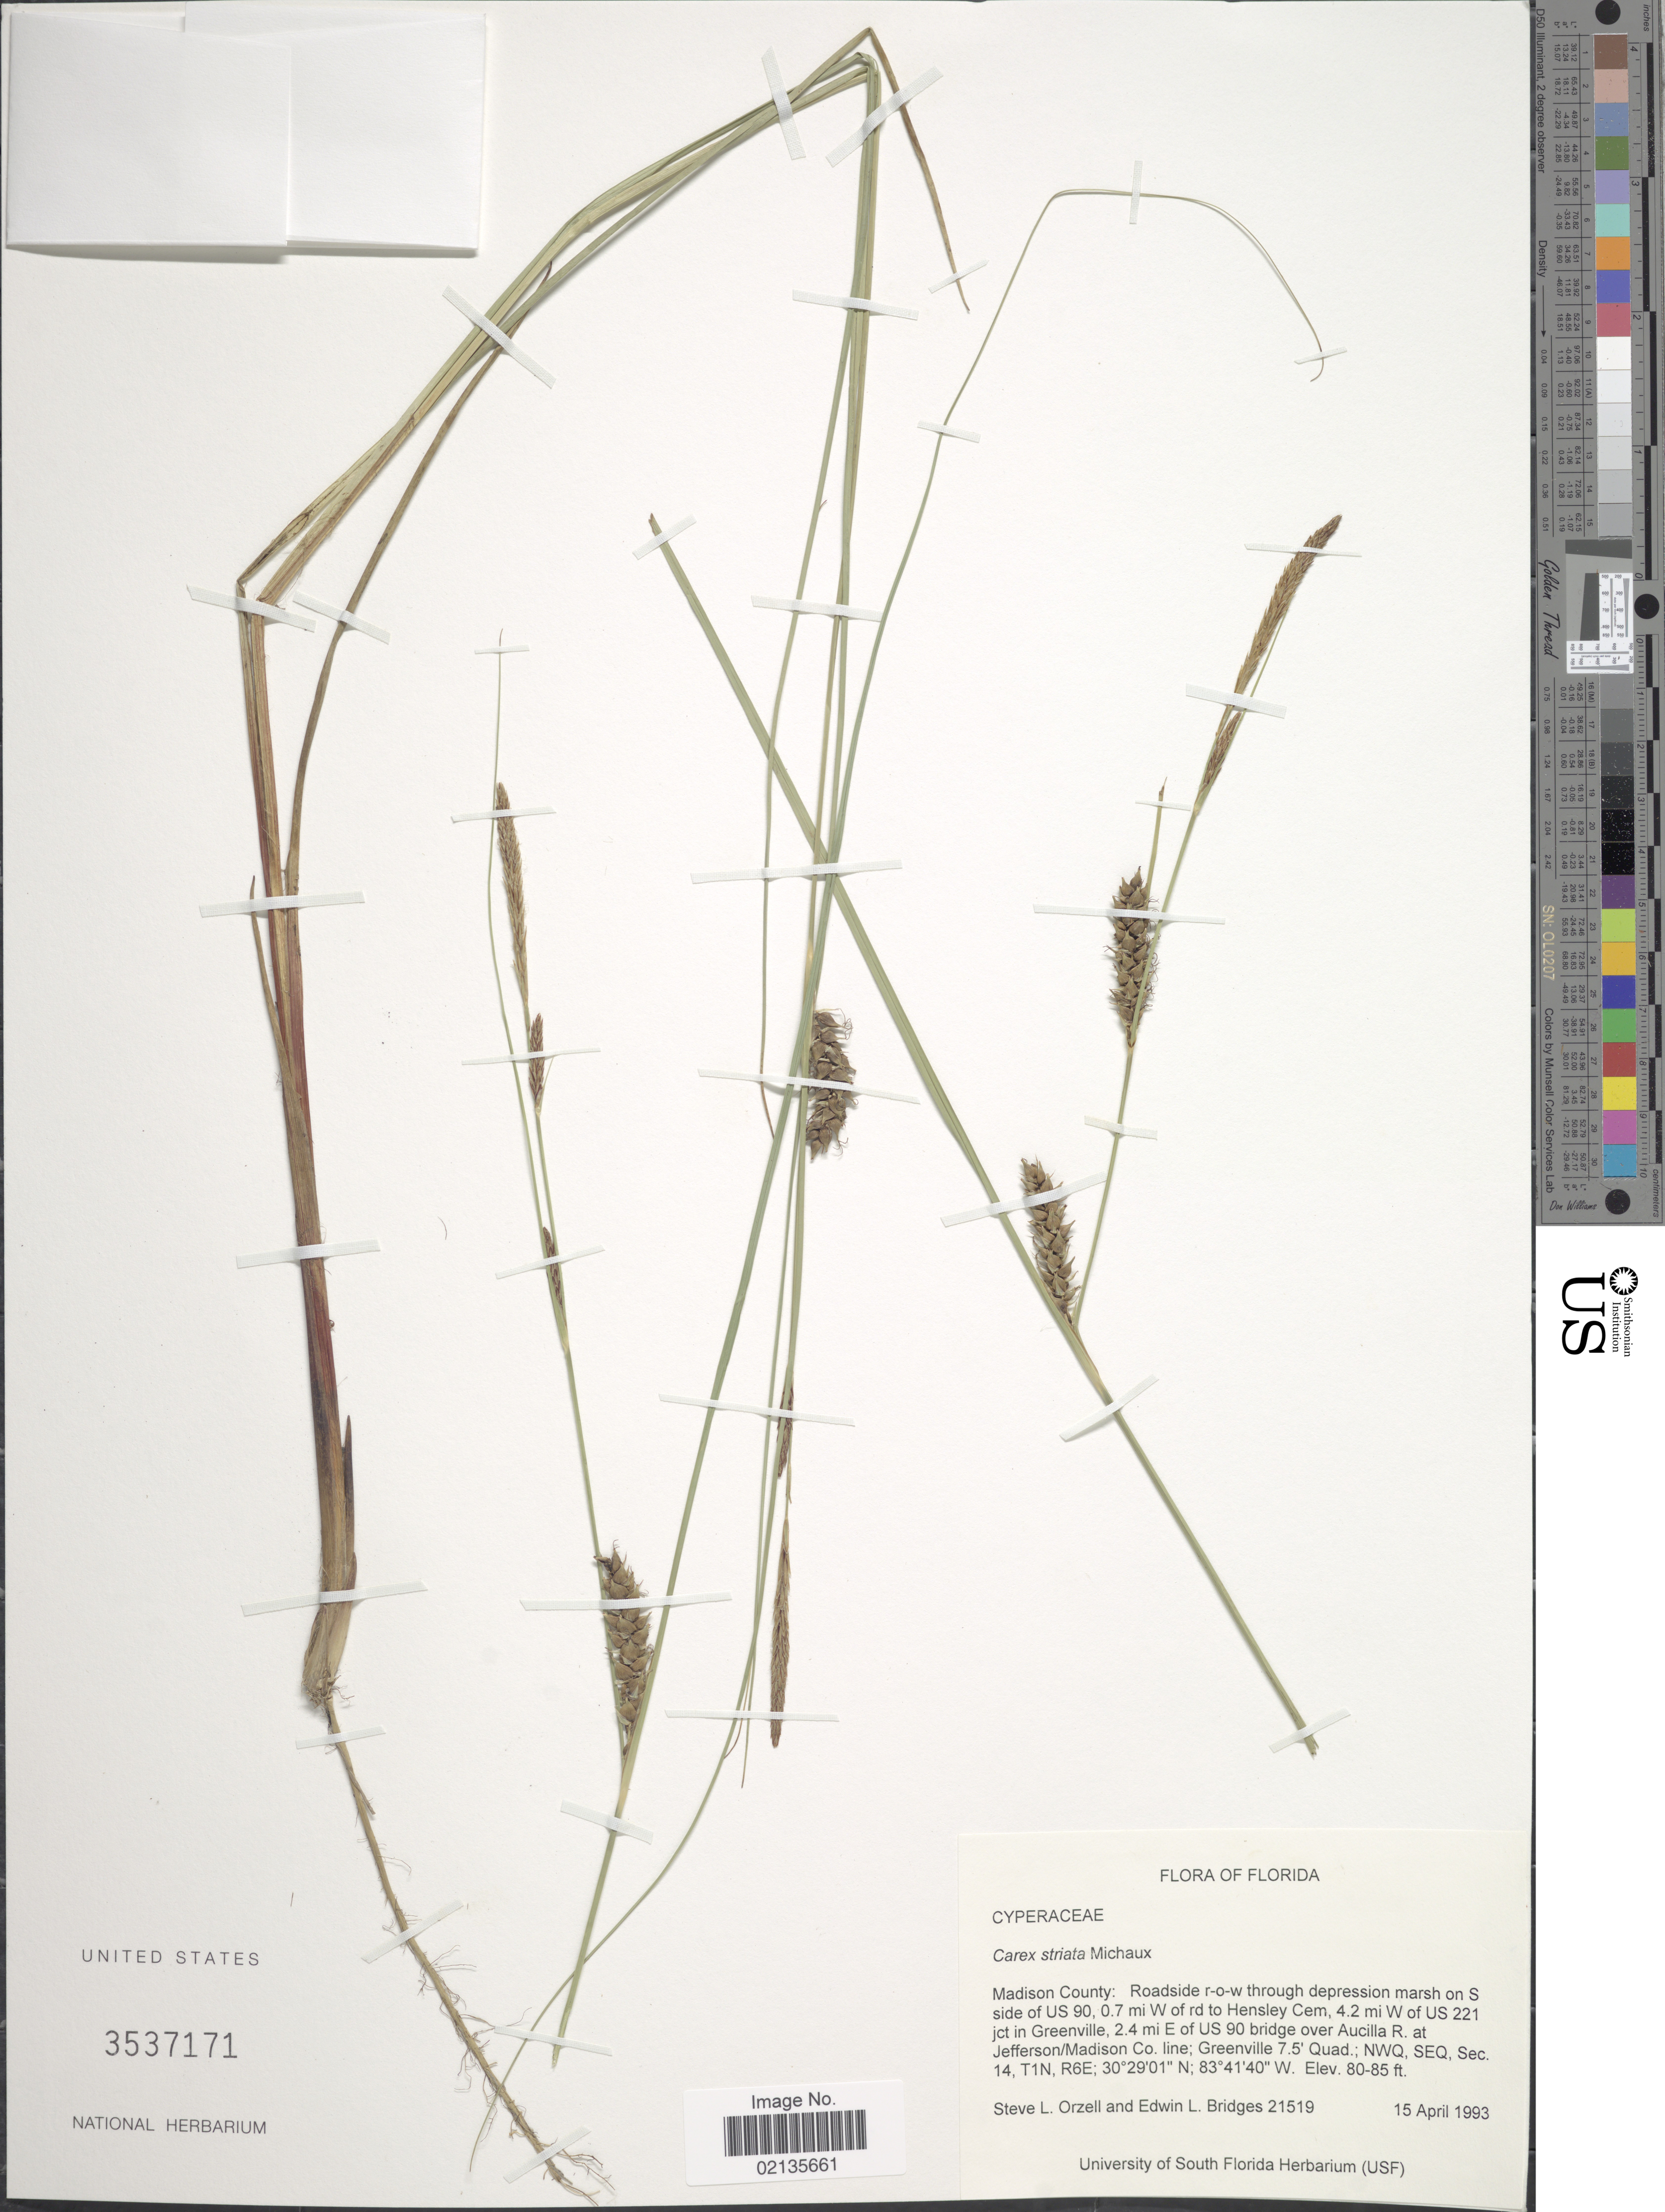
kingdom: Plantae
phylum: Tracheophyta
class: Liliopsida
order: Poales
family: Cyperaceae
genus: Carex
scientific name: Carex striata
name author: Michx.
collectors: S. Orzell & E. Bridges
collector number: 21519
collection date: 1993-04-15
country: United States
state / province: Florida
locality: Madison County: roadside r-o-w through depression marsh on S side of US 90, 0.7 mi W of rd to Hensley Cem, 4. 2 mi W of US 221 jct in Greenville, 2. 4 mi E of US 90 bridge over Aucilla R. at Jefferson/ Madison Co. line; Greenvile 7.5'Quad.; NWQ, SEQ, Sec. 14, T1N, R6E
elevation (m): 24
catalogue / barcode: US 3537171